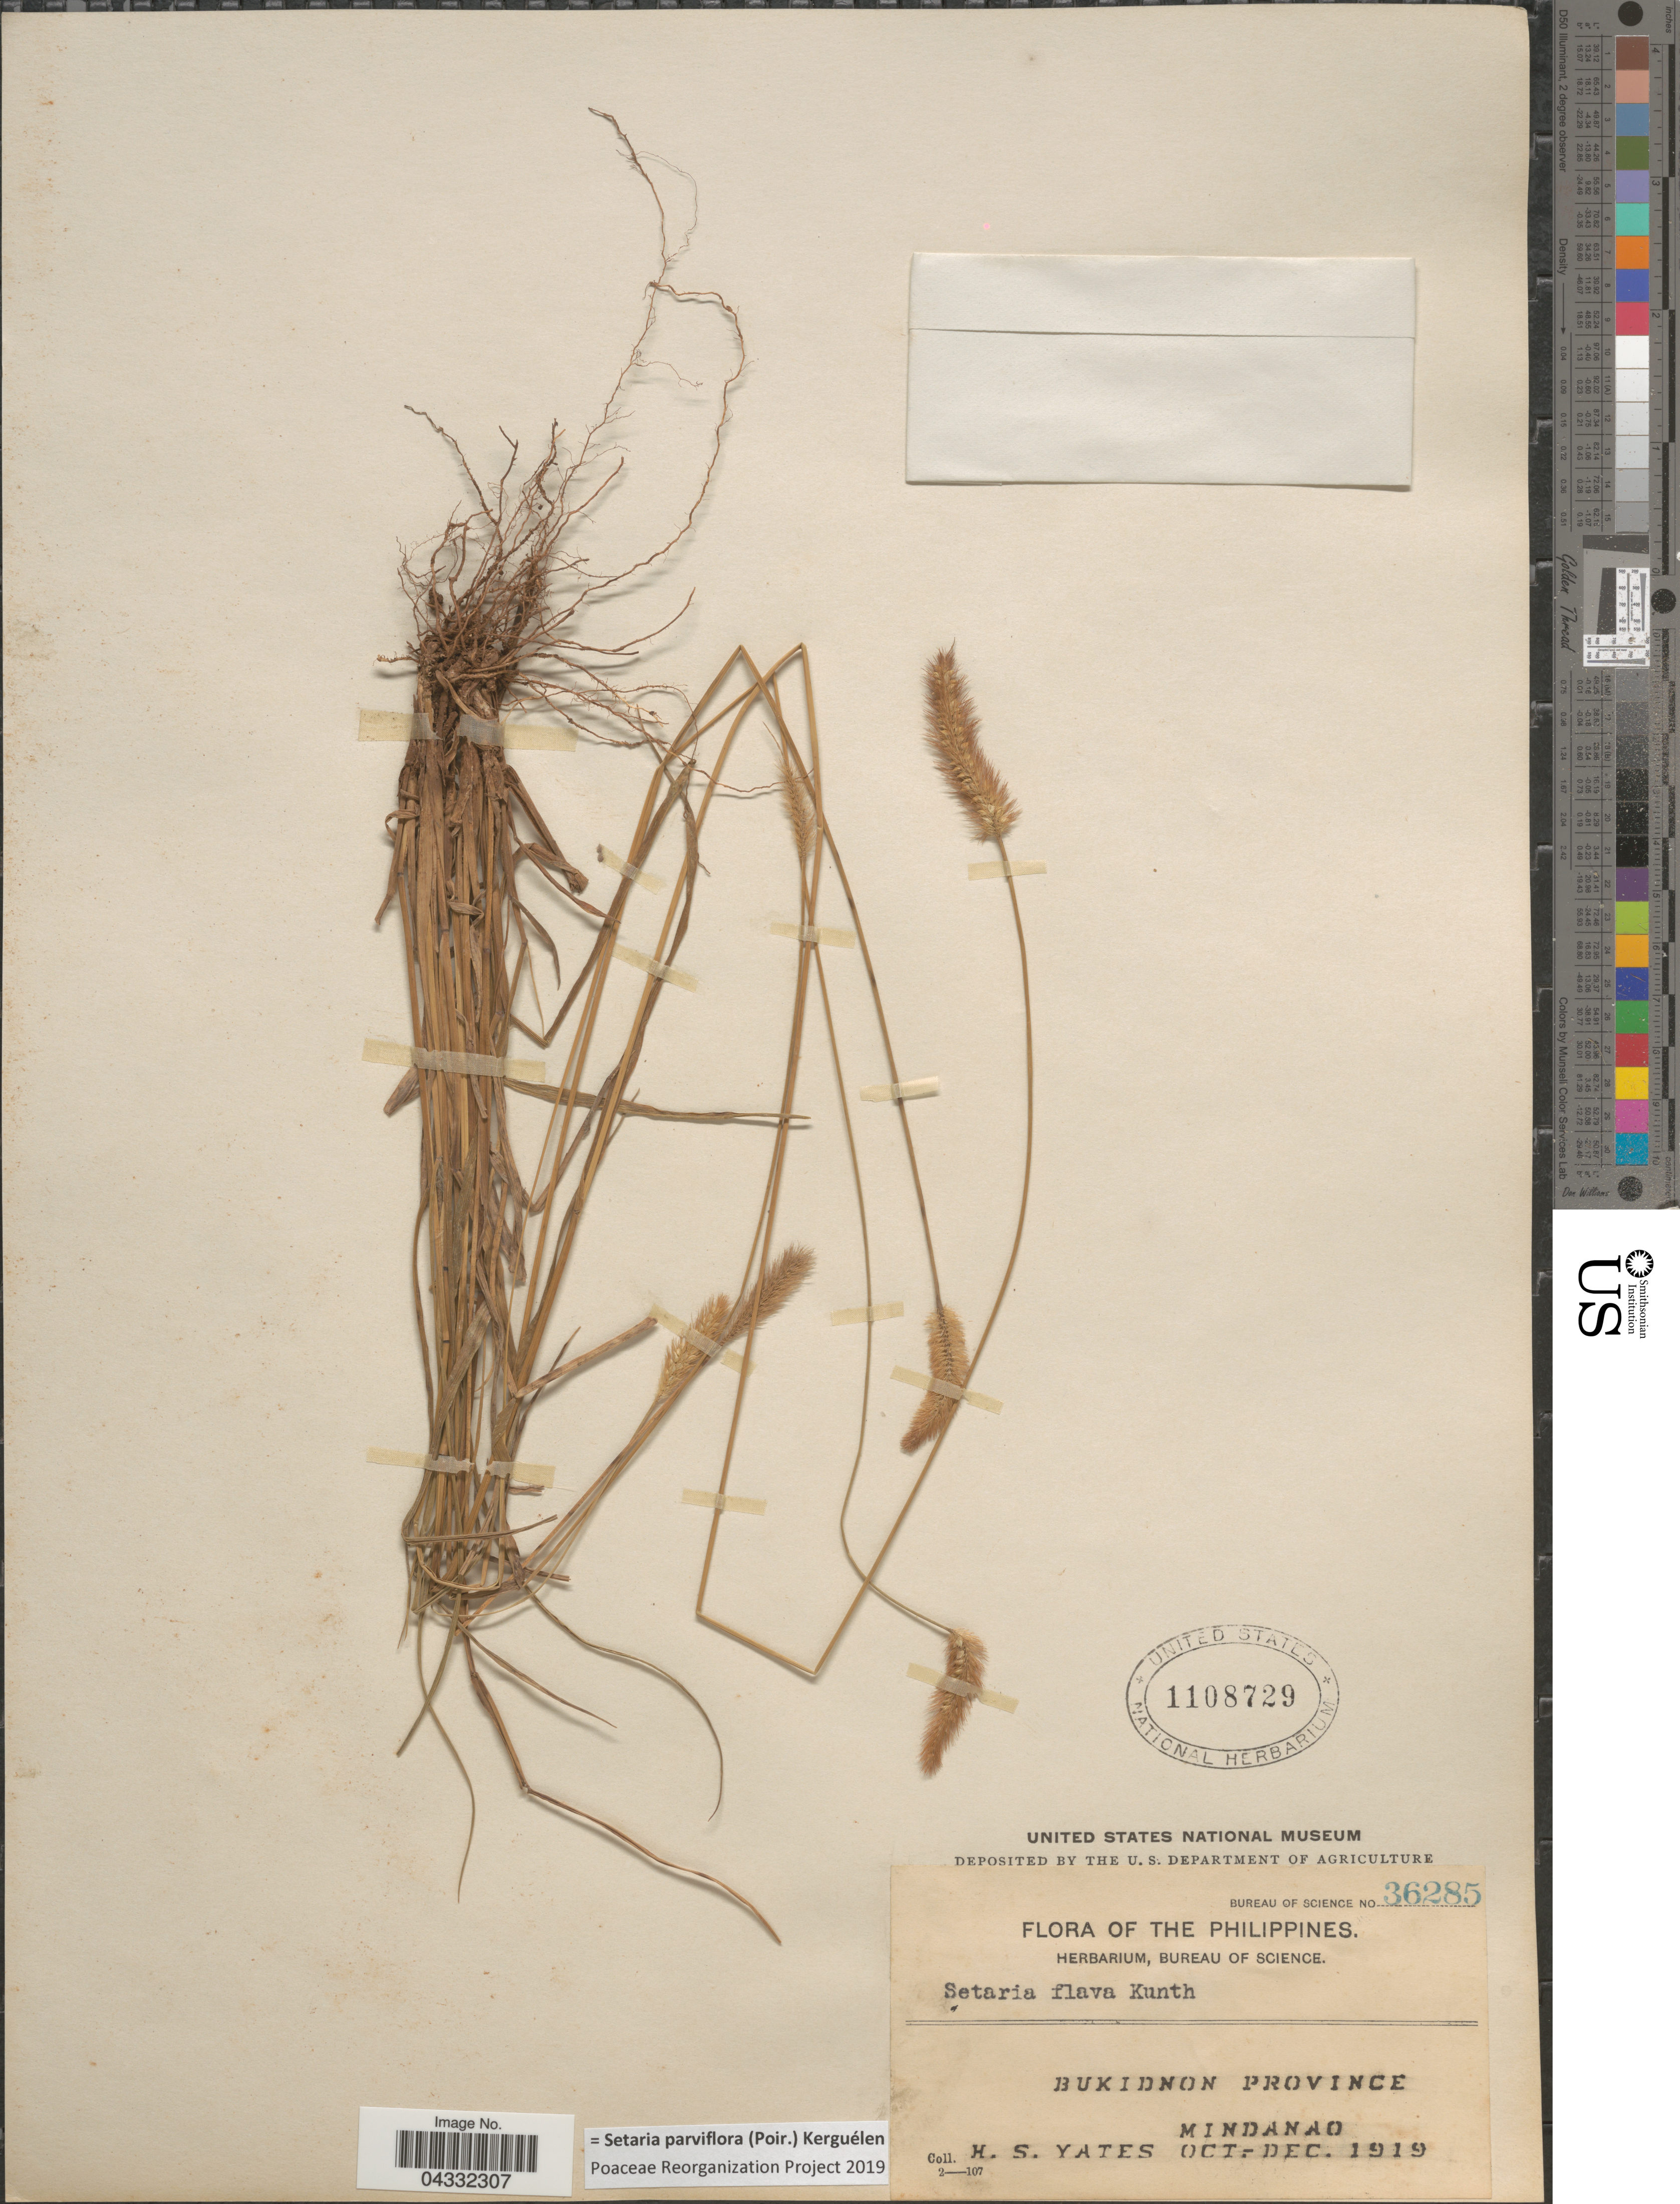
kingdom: Plantae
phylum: Tracheophyta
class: Liliopsida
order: Poales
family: Poaceae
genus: Setaria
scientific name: Setaria parviflora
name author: (Poir.) Kerguélen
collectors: H. S. Yates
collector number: Bureau of Science 36285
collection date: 1919-10/1919-12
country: Philippines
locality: Bukidnon Province. Mindanao.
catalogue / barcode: US 1108729